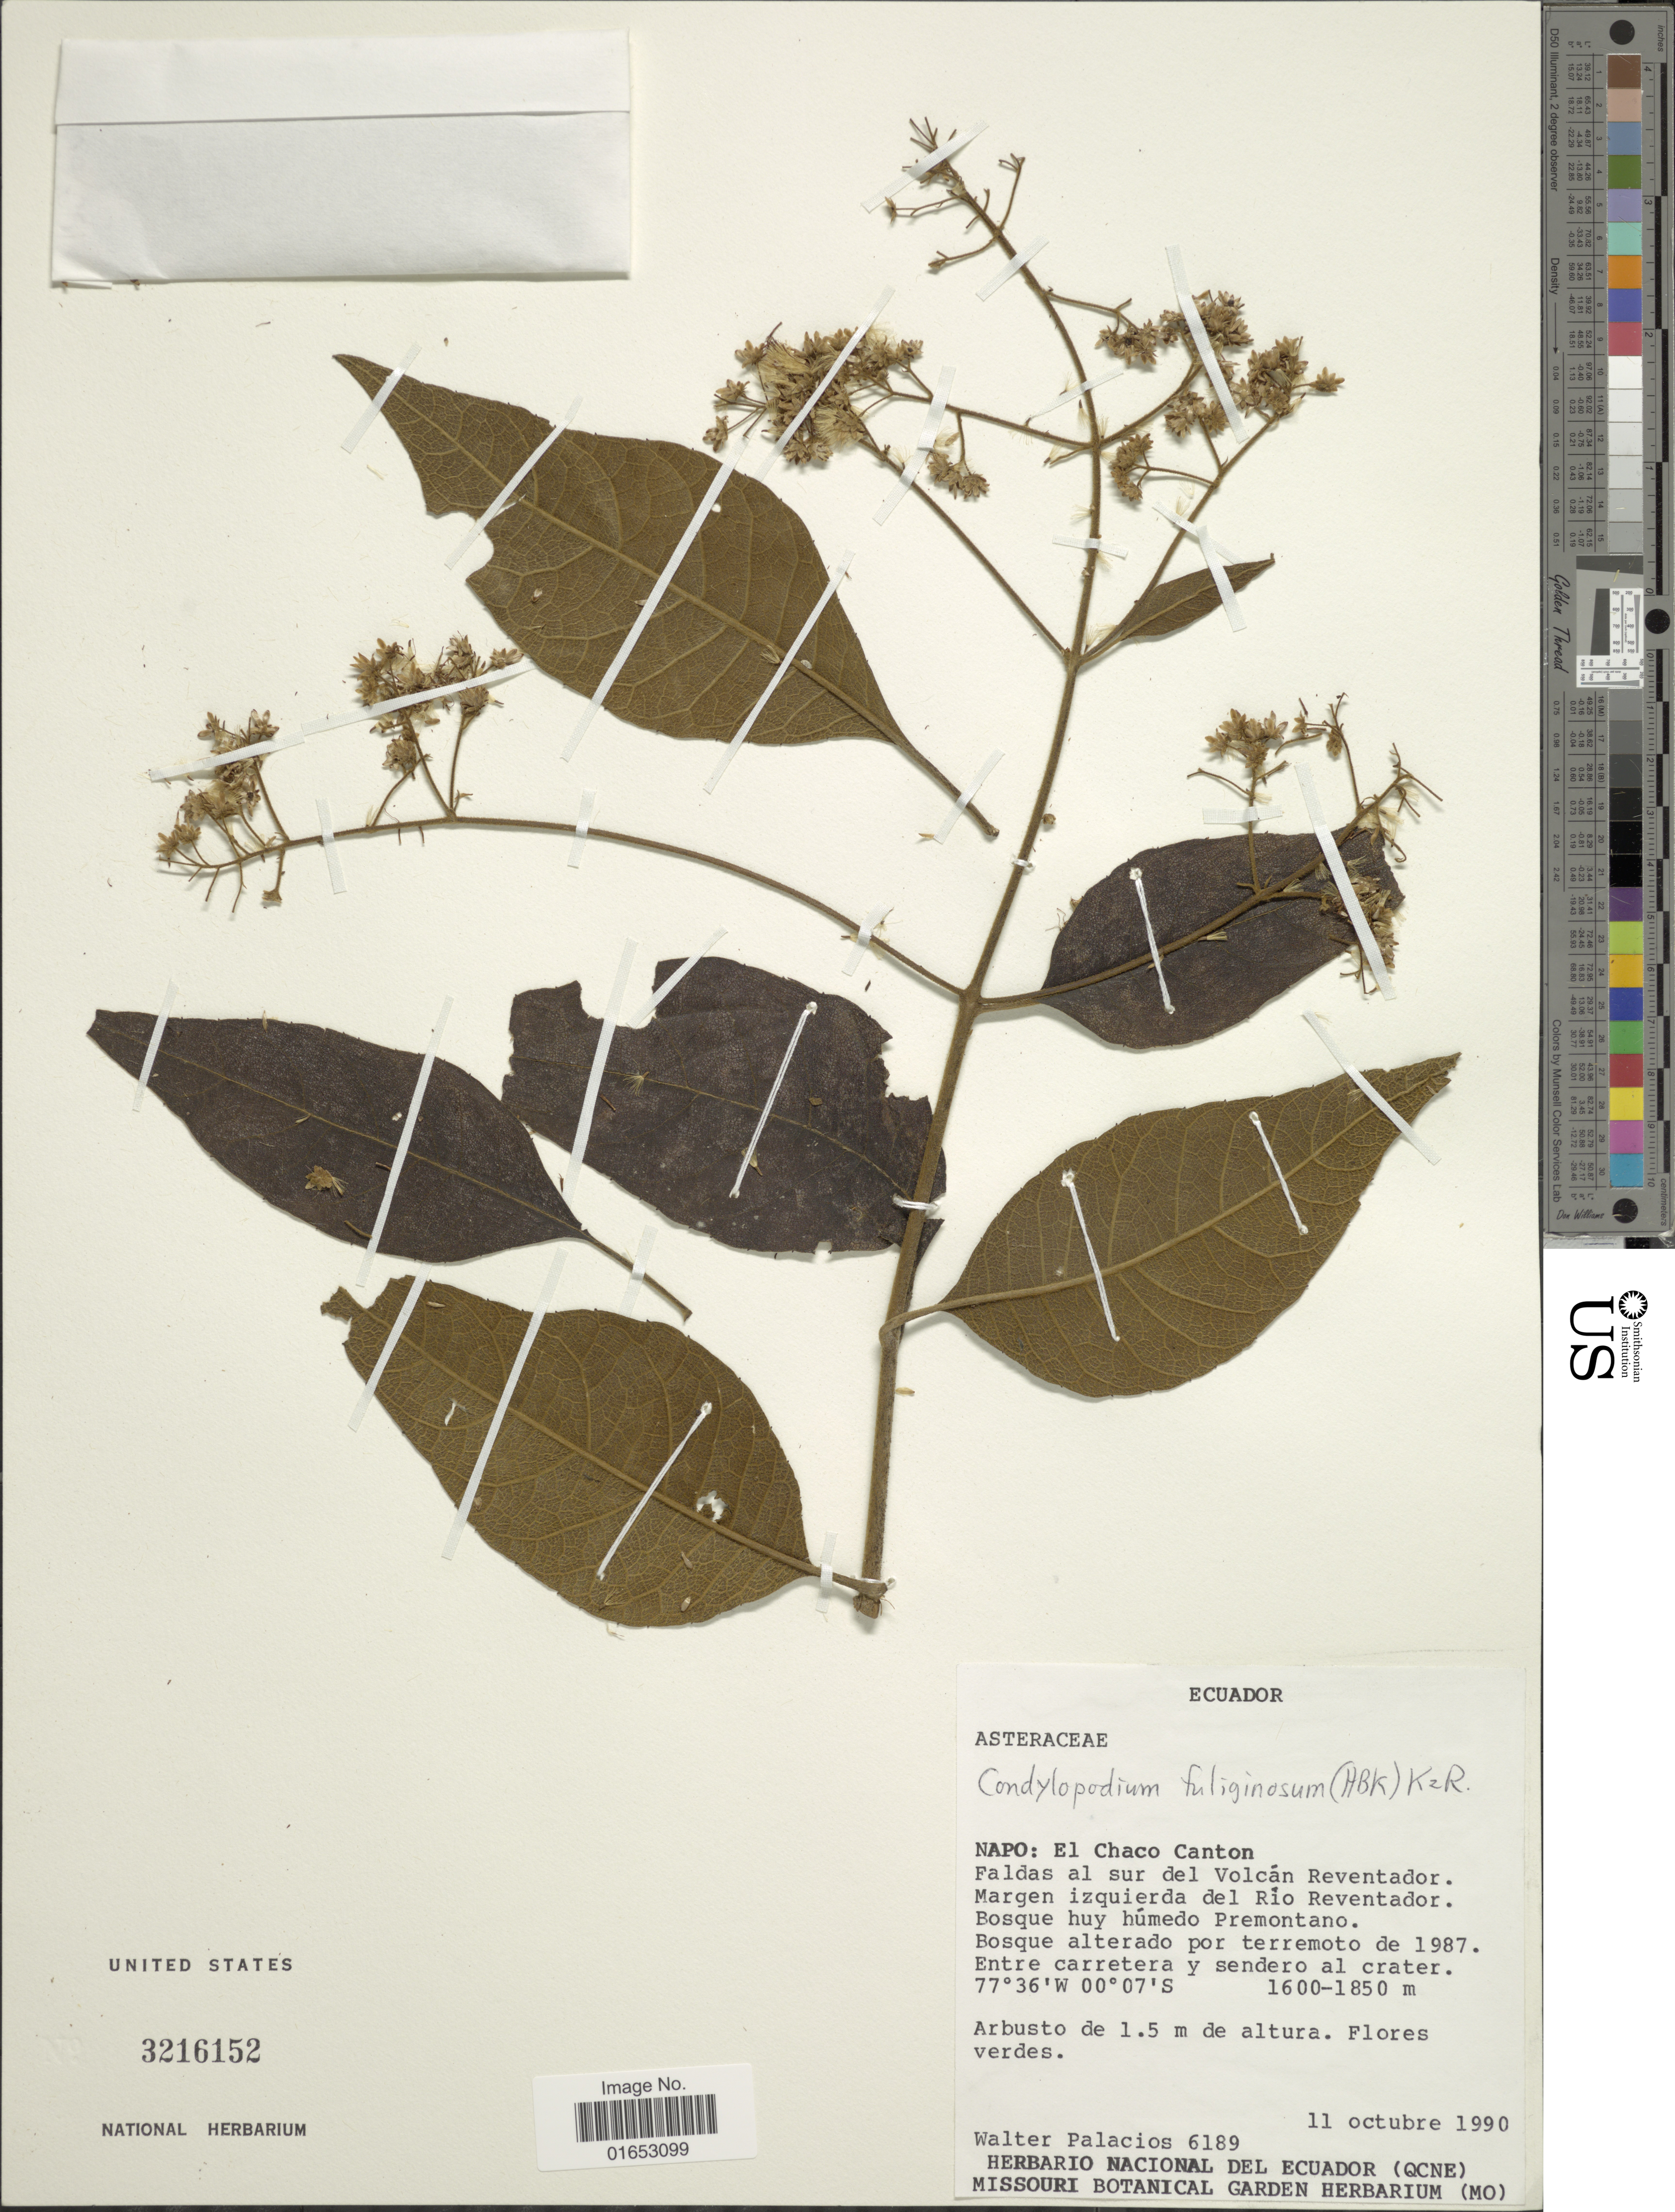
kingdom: Plantae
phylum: Tracheophyta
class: Magnoliopsida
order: Asterales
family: Asteraceae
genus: Condylopodium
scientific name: Condylopodium fuliginosum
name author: (Kunth) R.M. King & H. Rob.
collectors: W. Palacios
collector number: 6189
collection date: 1990-10-11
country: Ecuador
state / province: Napo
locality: El Chaco Canton, Faldas al sur del Volcán Reventador. Margen izquierda del Río Reventador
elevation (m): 1600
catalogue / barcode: US 3216152